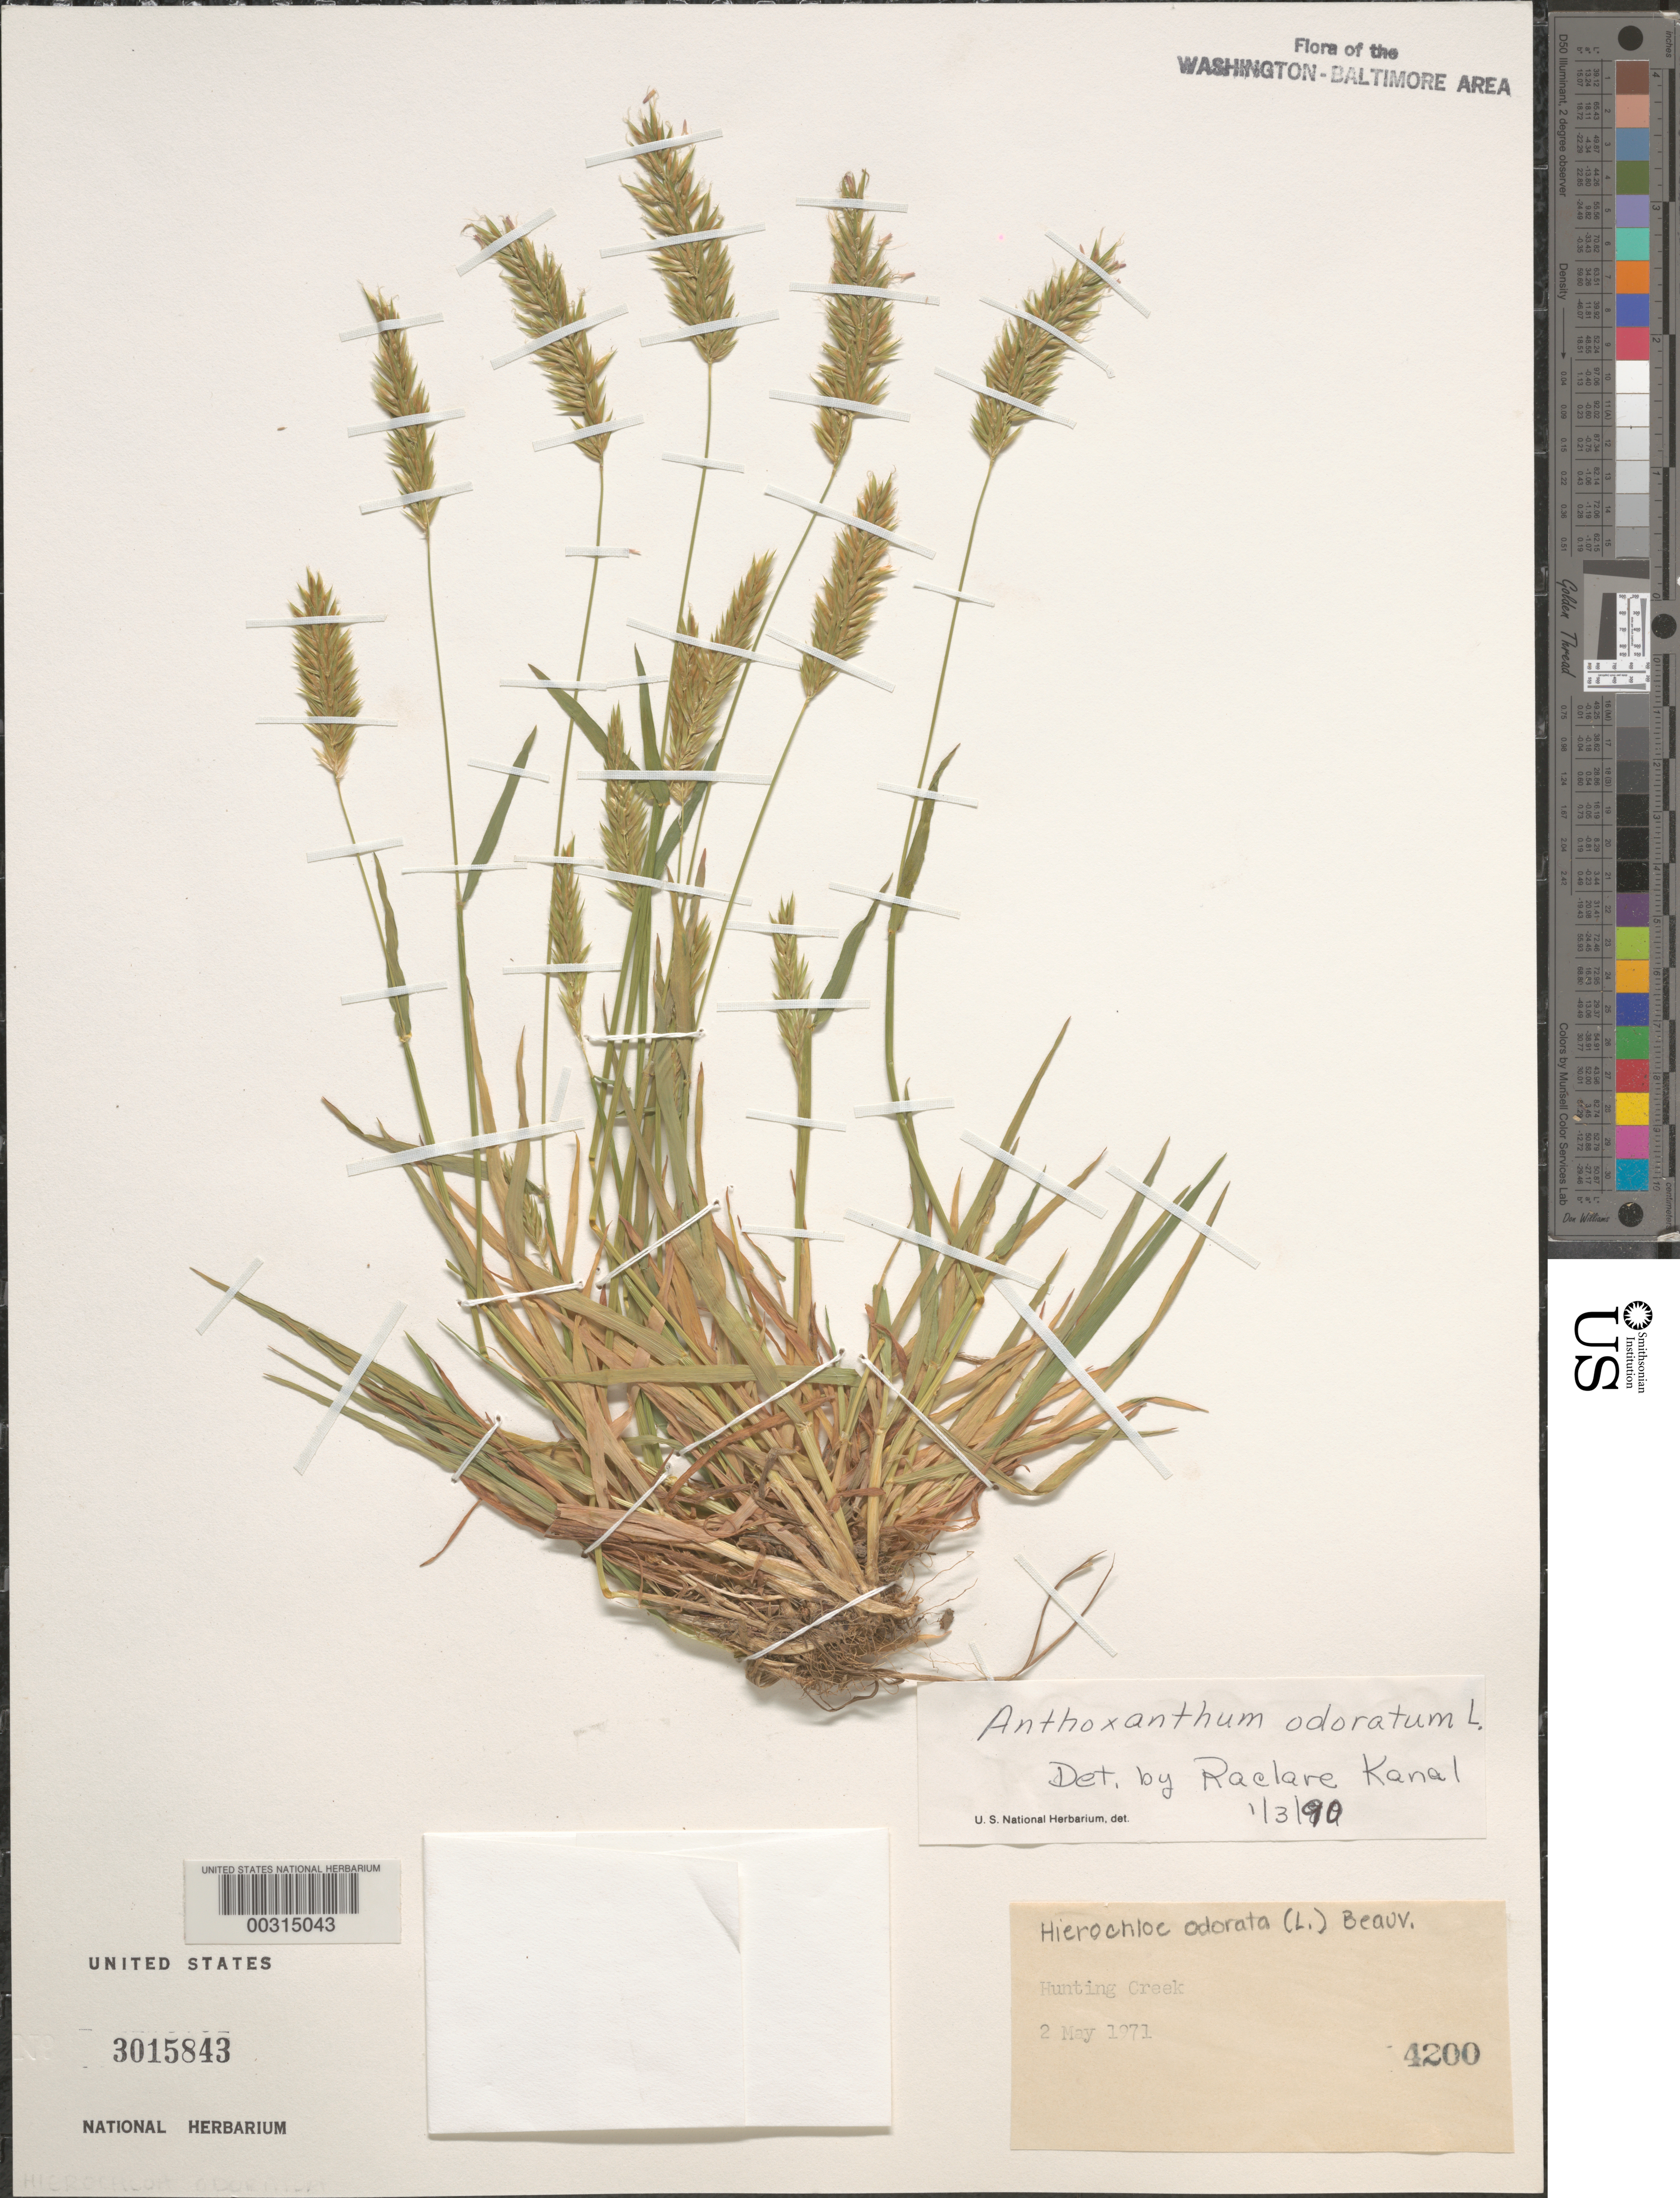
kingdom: Plantae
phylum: Tracheophyta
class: Liliopsida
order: Poales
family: Poaceae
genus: Anthoxanthum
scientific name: Anthoxanthum odoratum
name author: L.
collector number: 4200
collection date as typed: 02 May 1971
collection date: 1971-05-02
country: United States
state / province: Virginia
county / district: Fairfax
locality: Hunting Creek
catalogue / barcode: US 3015843